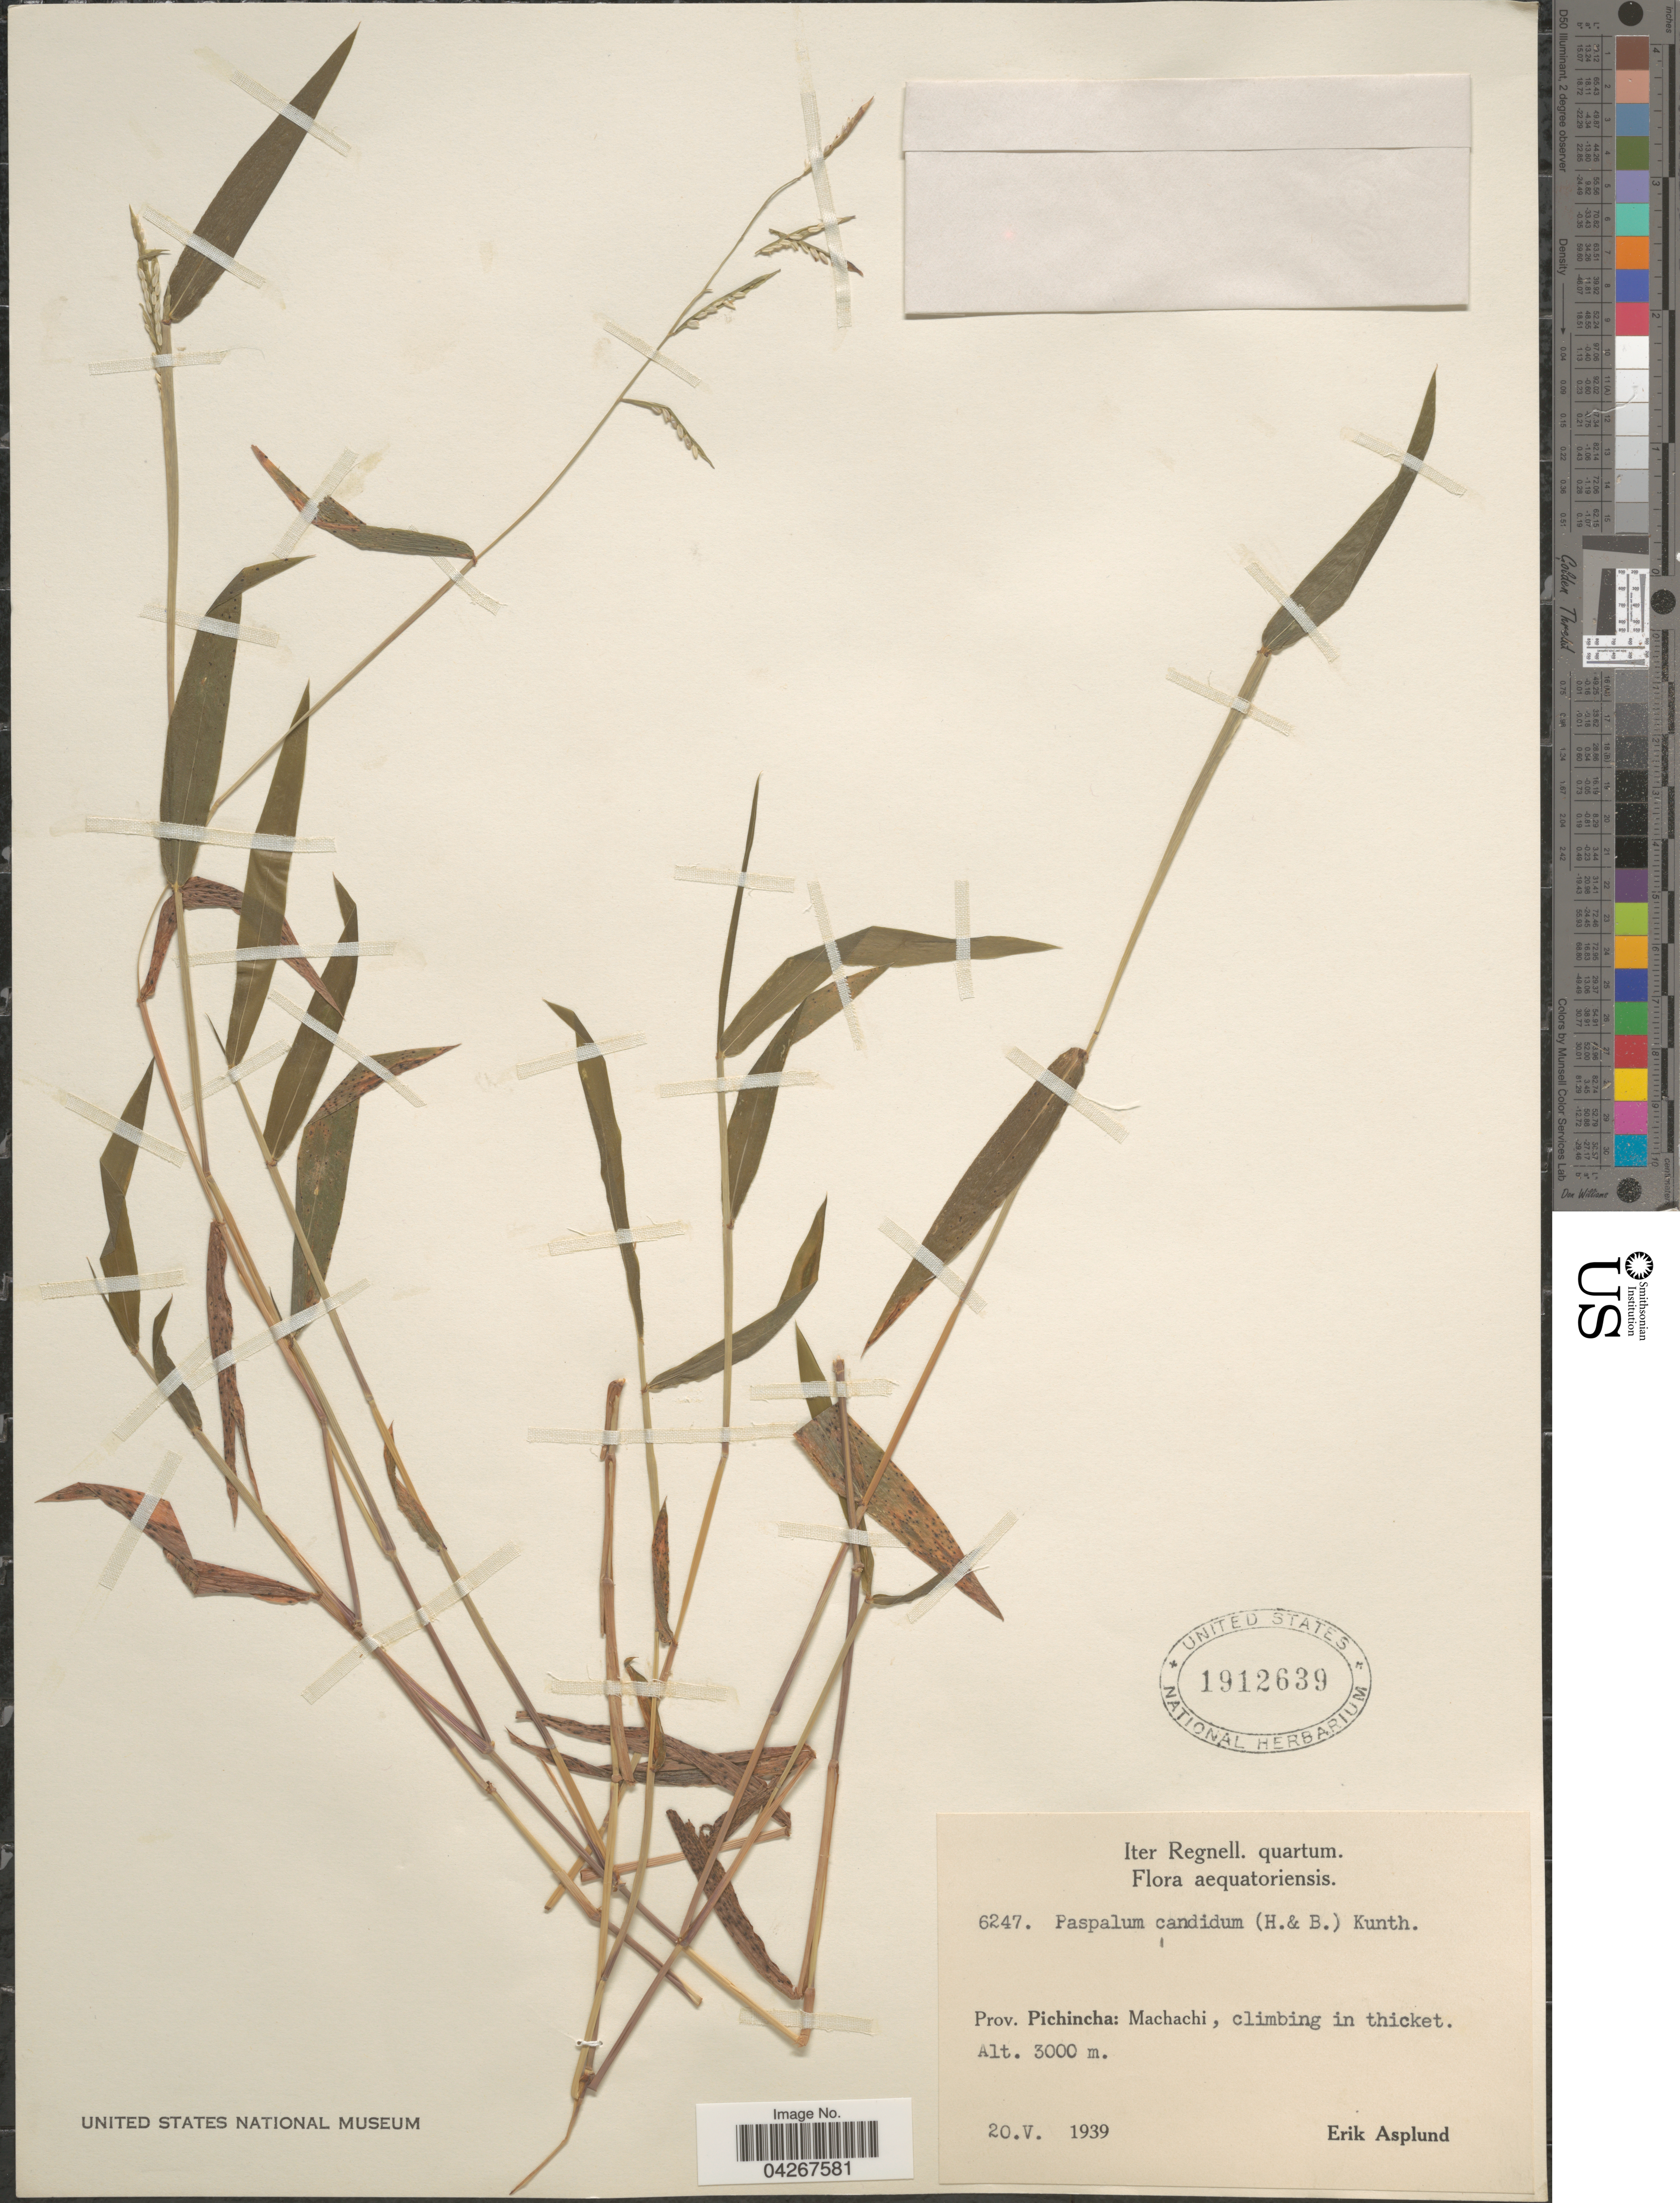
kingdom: Plantae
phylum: Tracheophyta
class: Liliopsida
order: Poales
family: Poaceae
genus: Paspalum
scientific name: Paspalum candidum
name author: (Humb. & Bonpl. ex Fleugge) Kunth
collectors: E. Asplund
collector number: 6247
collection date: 1939-05-20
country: Ecuador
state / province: Pichincha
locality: Iter Regnell. quartum. Aequatoriensis. Machachi, climbing in thicket.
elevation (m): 3000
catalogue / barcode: US 1912639